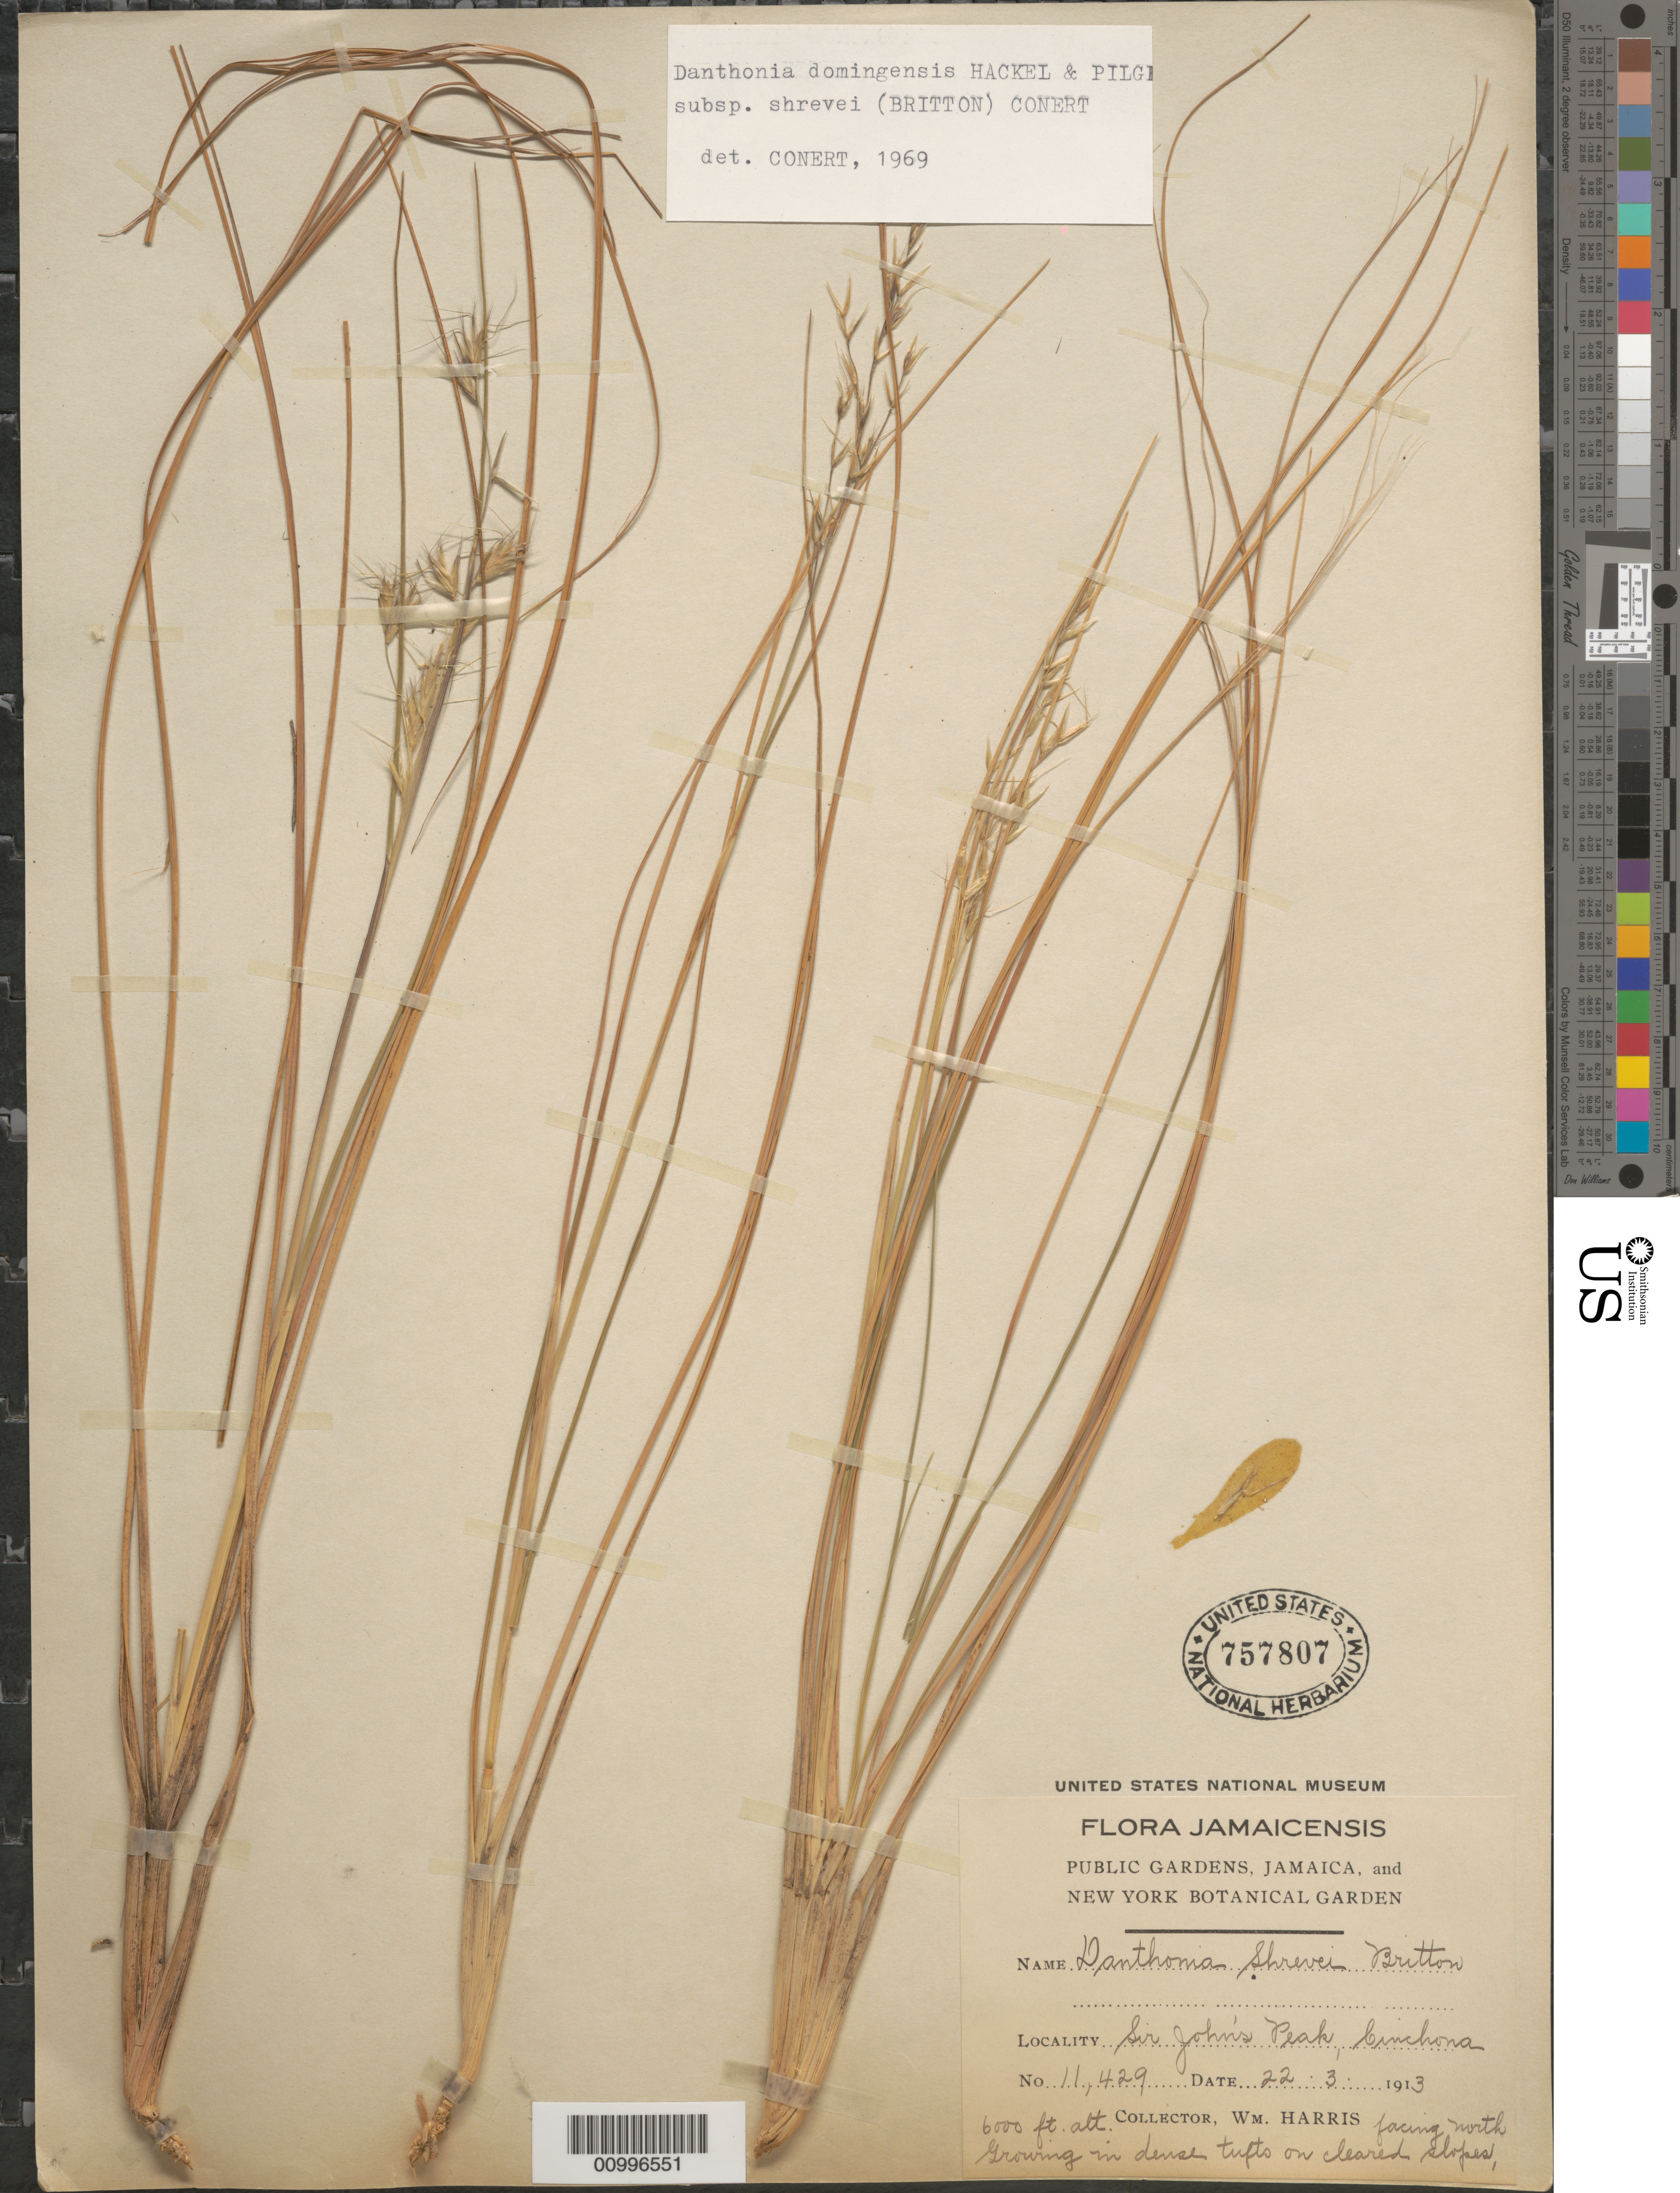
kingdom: Plantae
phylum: Tracheophyta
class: Liliopsida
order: Poales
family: Poaceae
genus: Danthonia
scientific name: Danthonia domingensis subsp. domingensis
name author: Hack. & Pilg.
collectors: W. H. Harris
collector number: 11429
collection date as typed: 22 Mar 1913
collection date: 1913-03-22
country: Jamaica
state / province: Saint Andrew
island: Jamaica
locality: Cinchona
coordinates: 0 N, 0 E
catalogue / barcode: US 757807